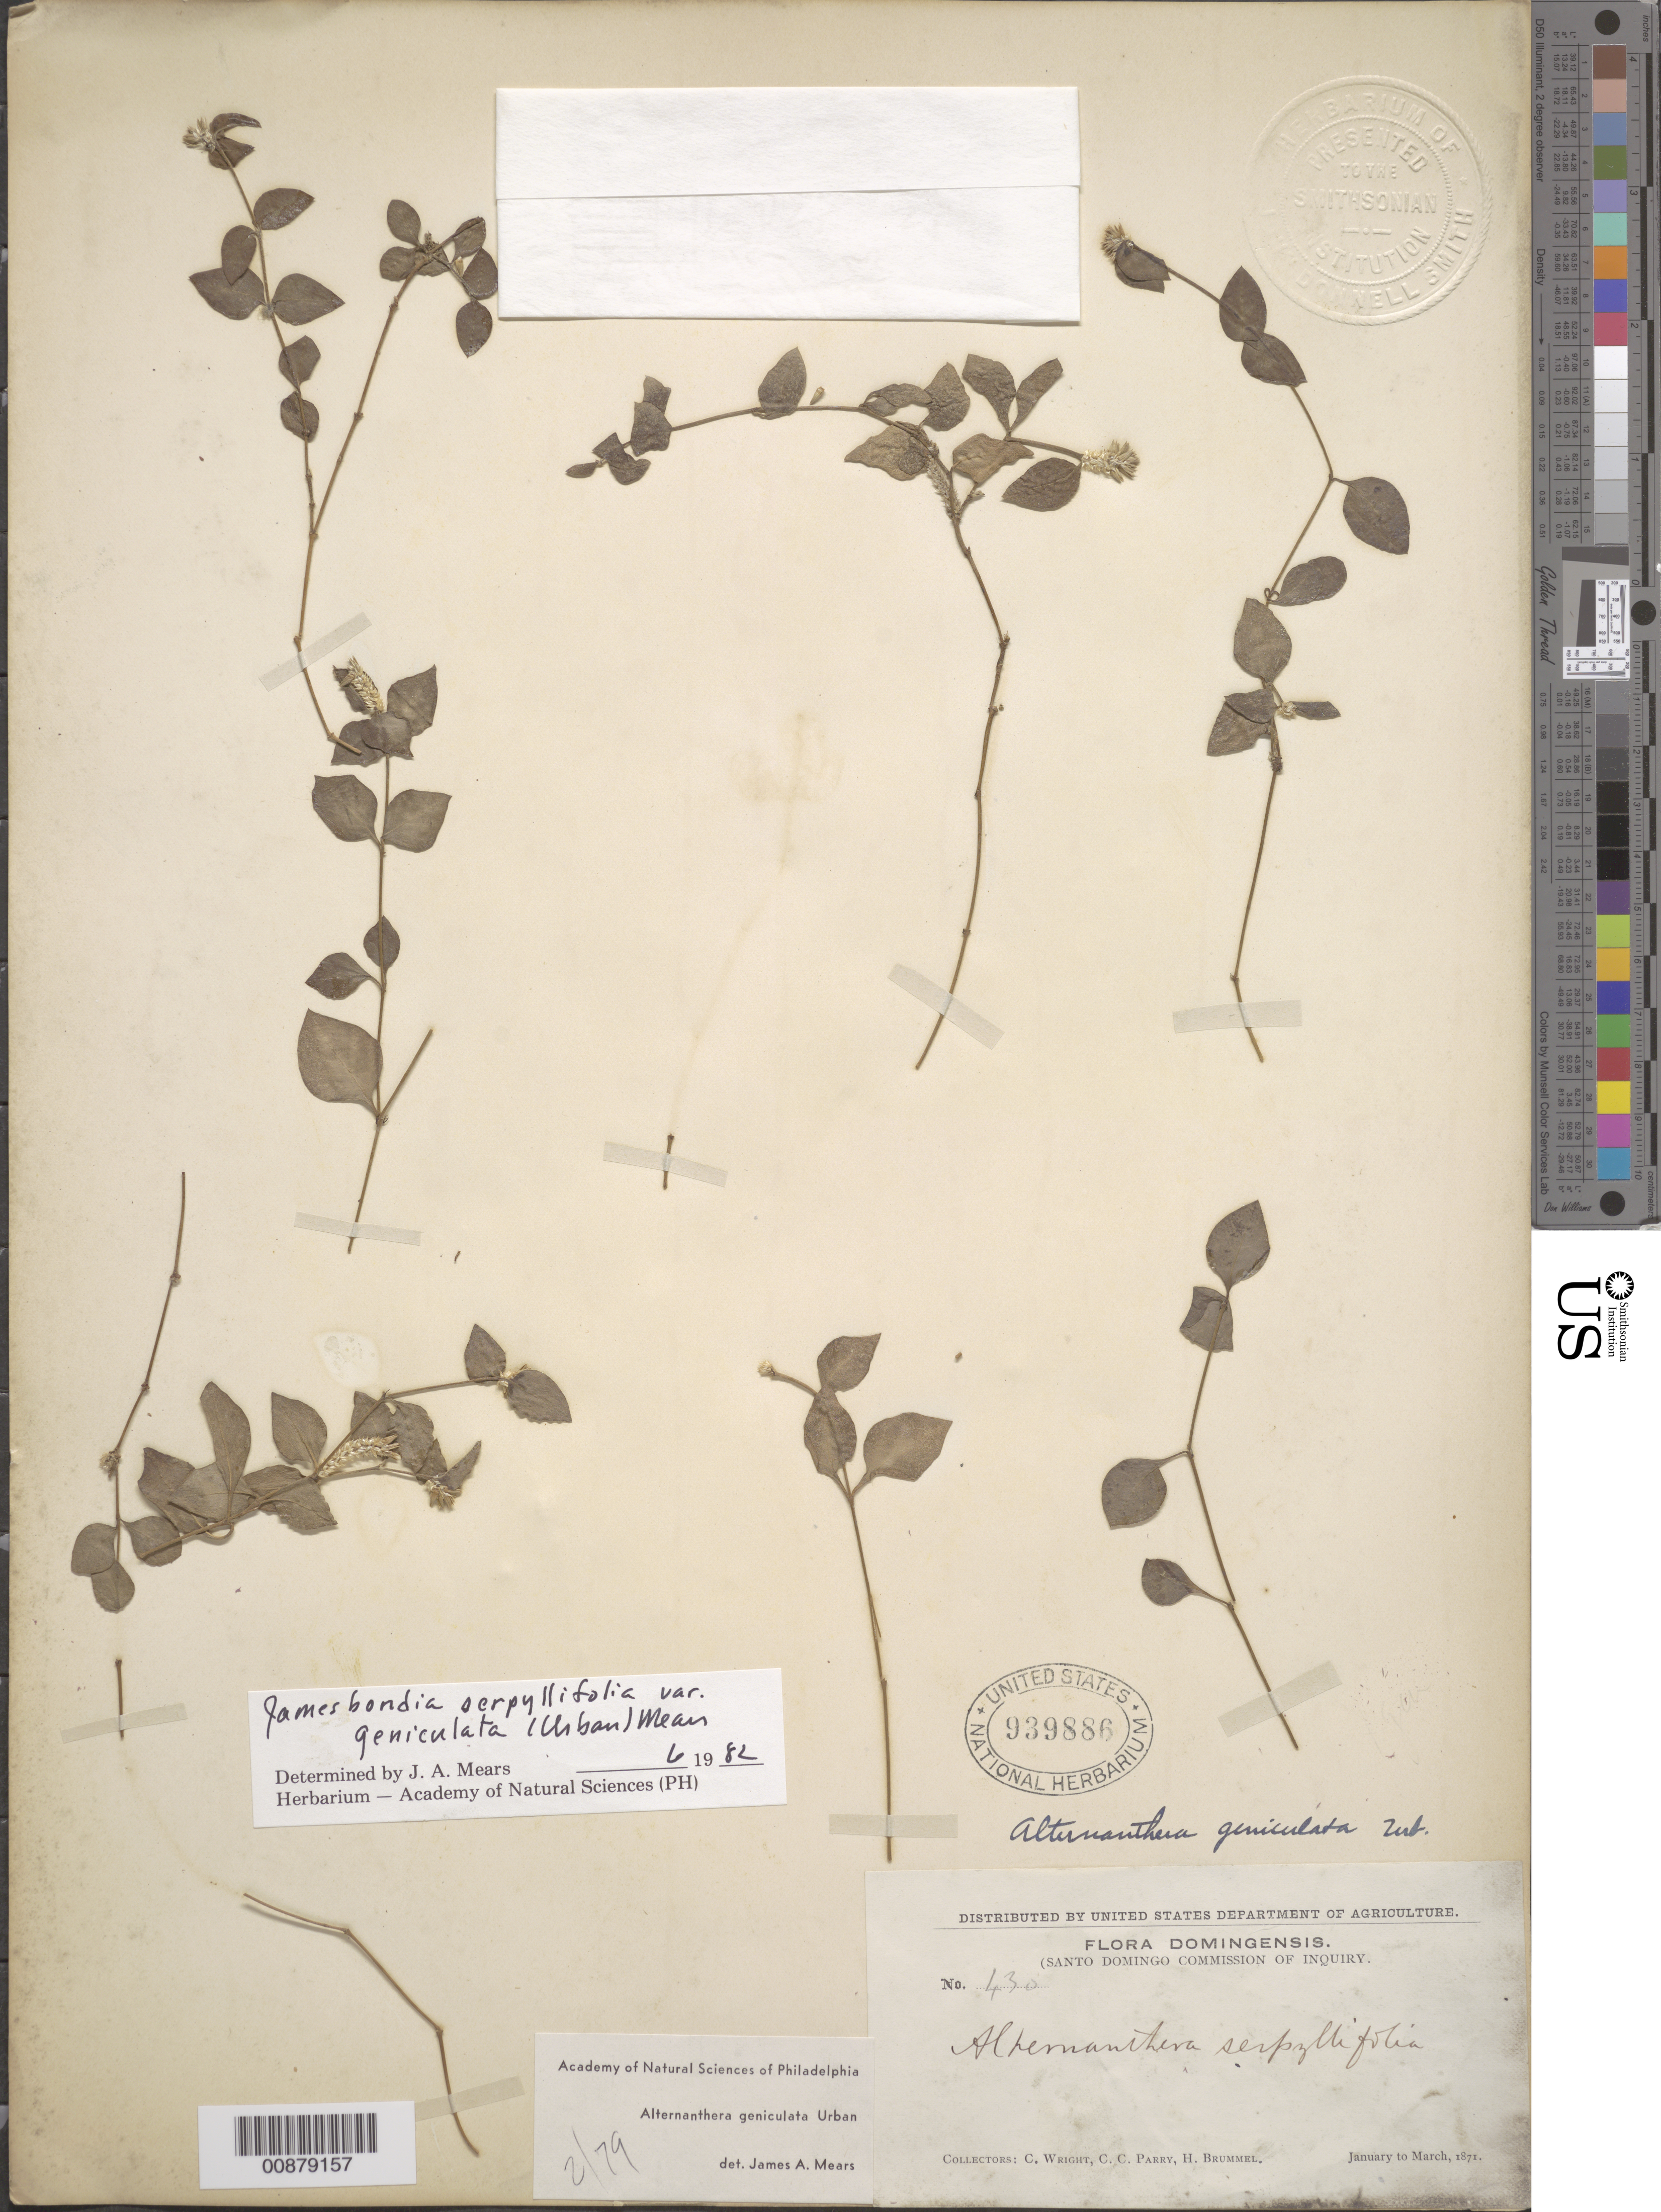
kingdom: Plantae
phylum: Tracheophyta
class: Magnoliopsida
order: Caryophyllales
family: Amaranthaceae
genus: Alternanthera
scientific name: Alternanthera geniculata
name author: Urb.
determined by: Mears, J. A., (PH), Academy of Natural Sciences of Philadelphia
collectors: C. Wright, C. C. Parry & H. Brummel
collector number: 430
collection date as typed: Jan 1871 to -- Mar 1871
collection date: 1871-01/1871-03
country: Dominican Republic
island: Hispaniola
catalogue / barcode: US 939886